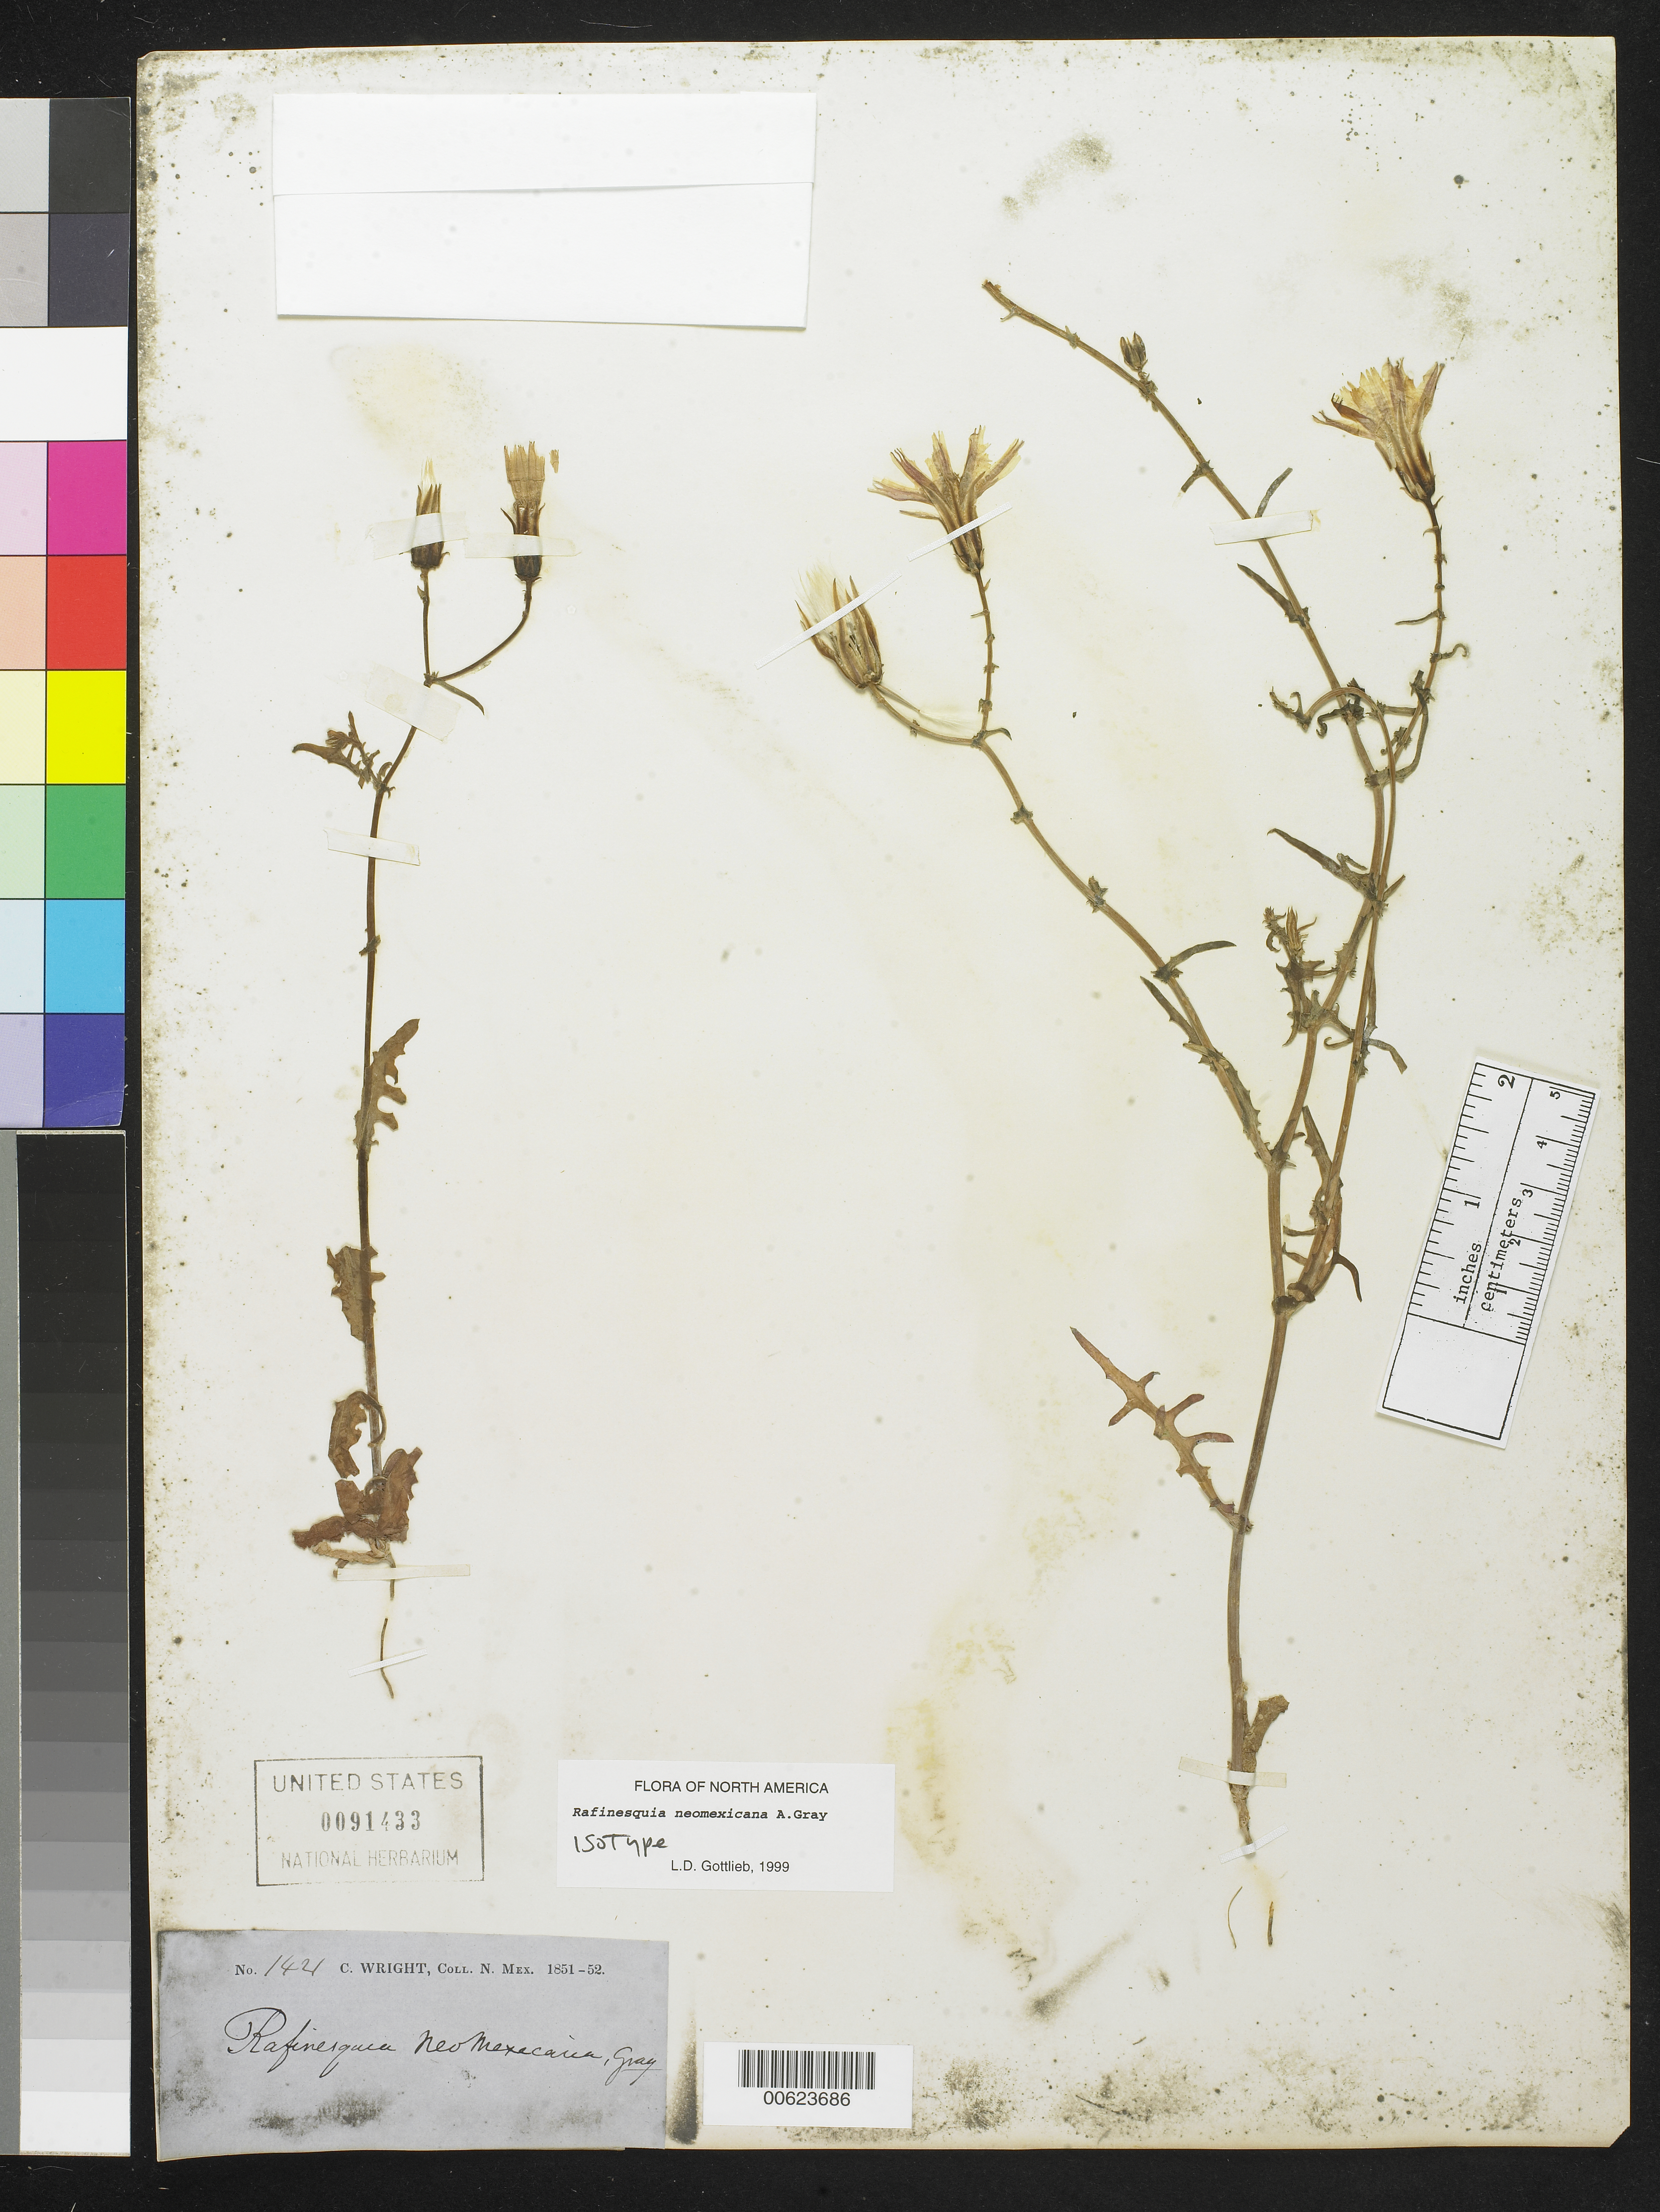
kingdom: Plantae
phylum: Tracheophyta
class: Magnoliopsida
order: Asterales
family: Asteraceae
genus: Rafinesquia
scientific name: Rafinesquia neomexicana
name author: A. Gray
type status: Isotype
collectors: C. Wright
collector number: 1421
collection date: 1851/1852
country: United States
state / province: New Mexico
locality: "N. Mex." [=northern Mexico or New Mexico? either way possibly referring to present-day Arizona or Texas]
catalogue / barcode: US 91433